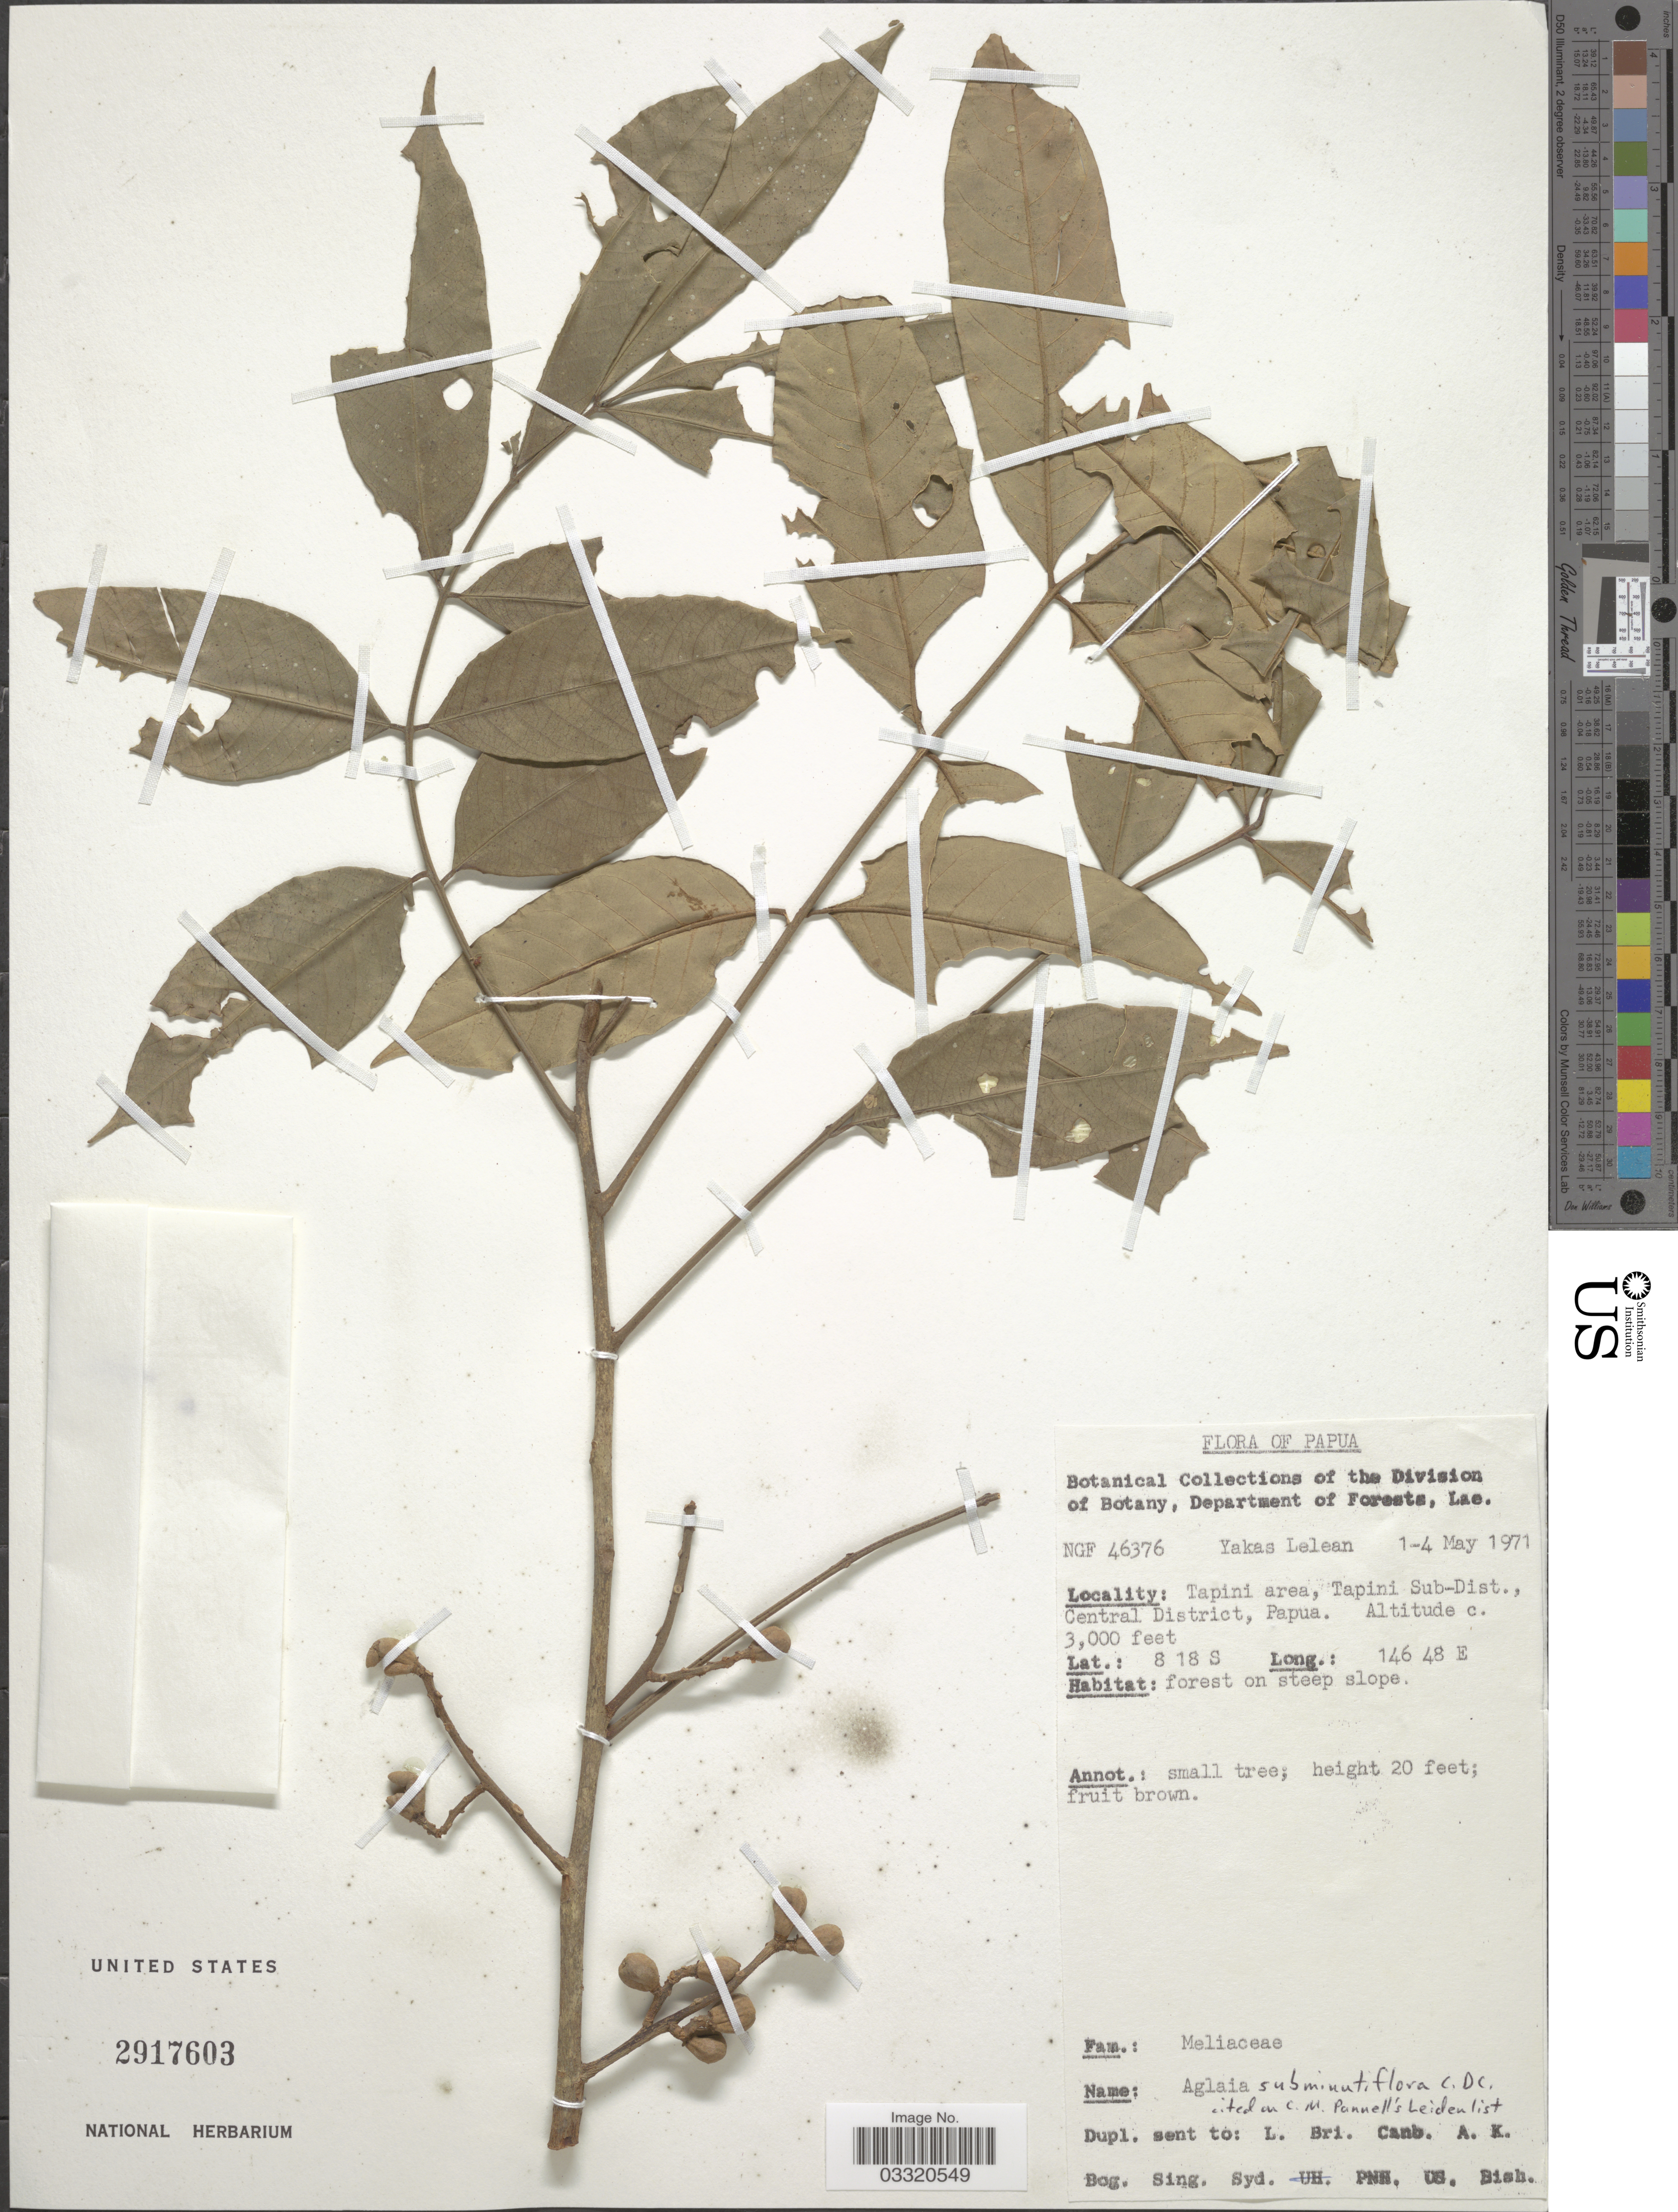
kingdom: Plantae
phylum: Tracheophyta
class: Magnoliopsida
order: Sapindales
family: Meliaceae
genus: Aglaia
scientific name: Aglaia subminutiflora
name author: C. DC.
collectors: Y. Lelean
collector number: NGF 46376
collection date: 1971-05-01/1971-05-05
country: Papua New Guinea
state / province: Central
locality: Papua. Tapini area, Tapini Sub-Dist., Central District, Papua.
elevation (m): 914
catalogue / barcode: US 2917603